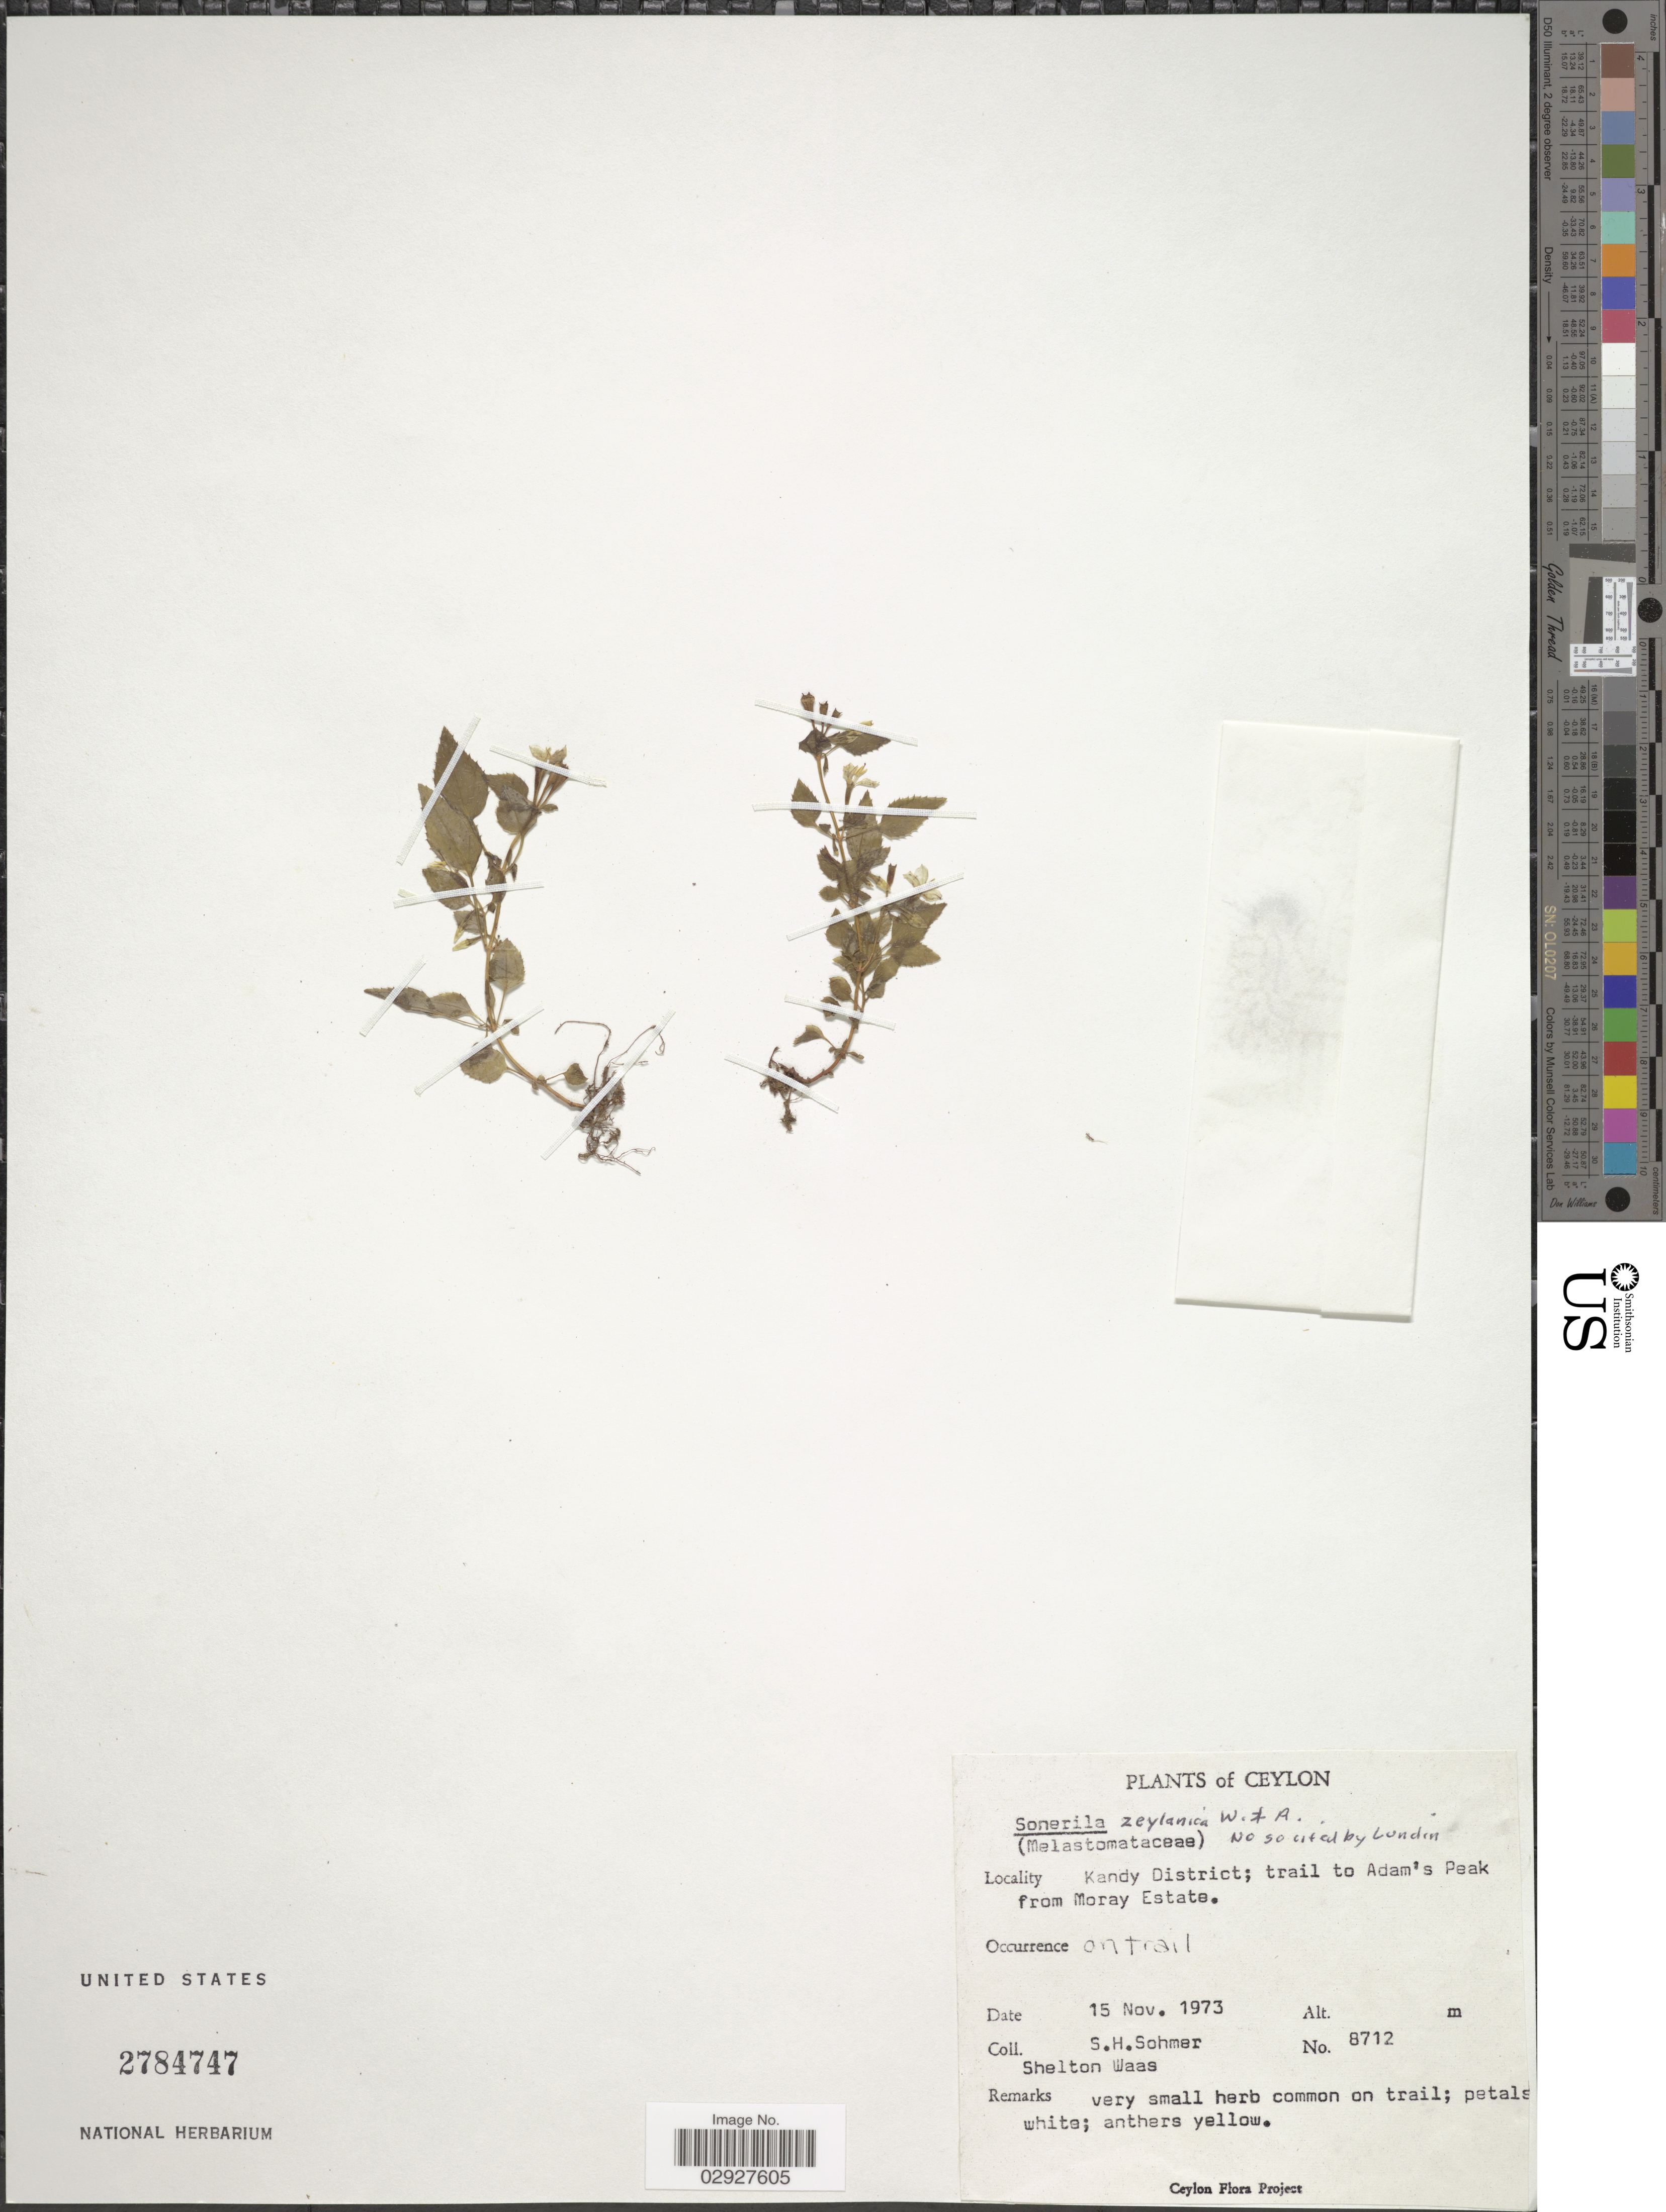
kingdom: Plantae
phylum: Tracheophyta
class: Magnoliopsida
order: Myrtales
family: Melastomataceae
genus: Sonerila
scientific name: Sonerila zeylanica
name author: Wight & Arn.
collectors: S. H. Sohmer & S. Waas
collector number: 8712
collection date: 1973-11-15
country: Sri Lanka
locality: Ceylon. Kandy District; trail to Adam's Peak from Moray Estate.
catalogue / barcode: US 2784747